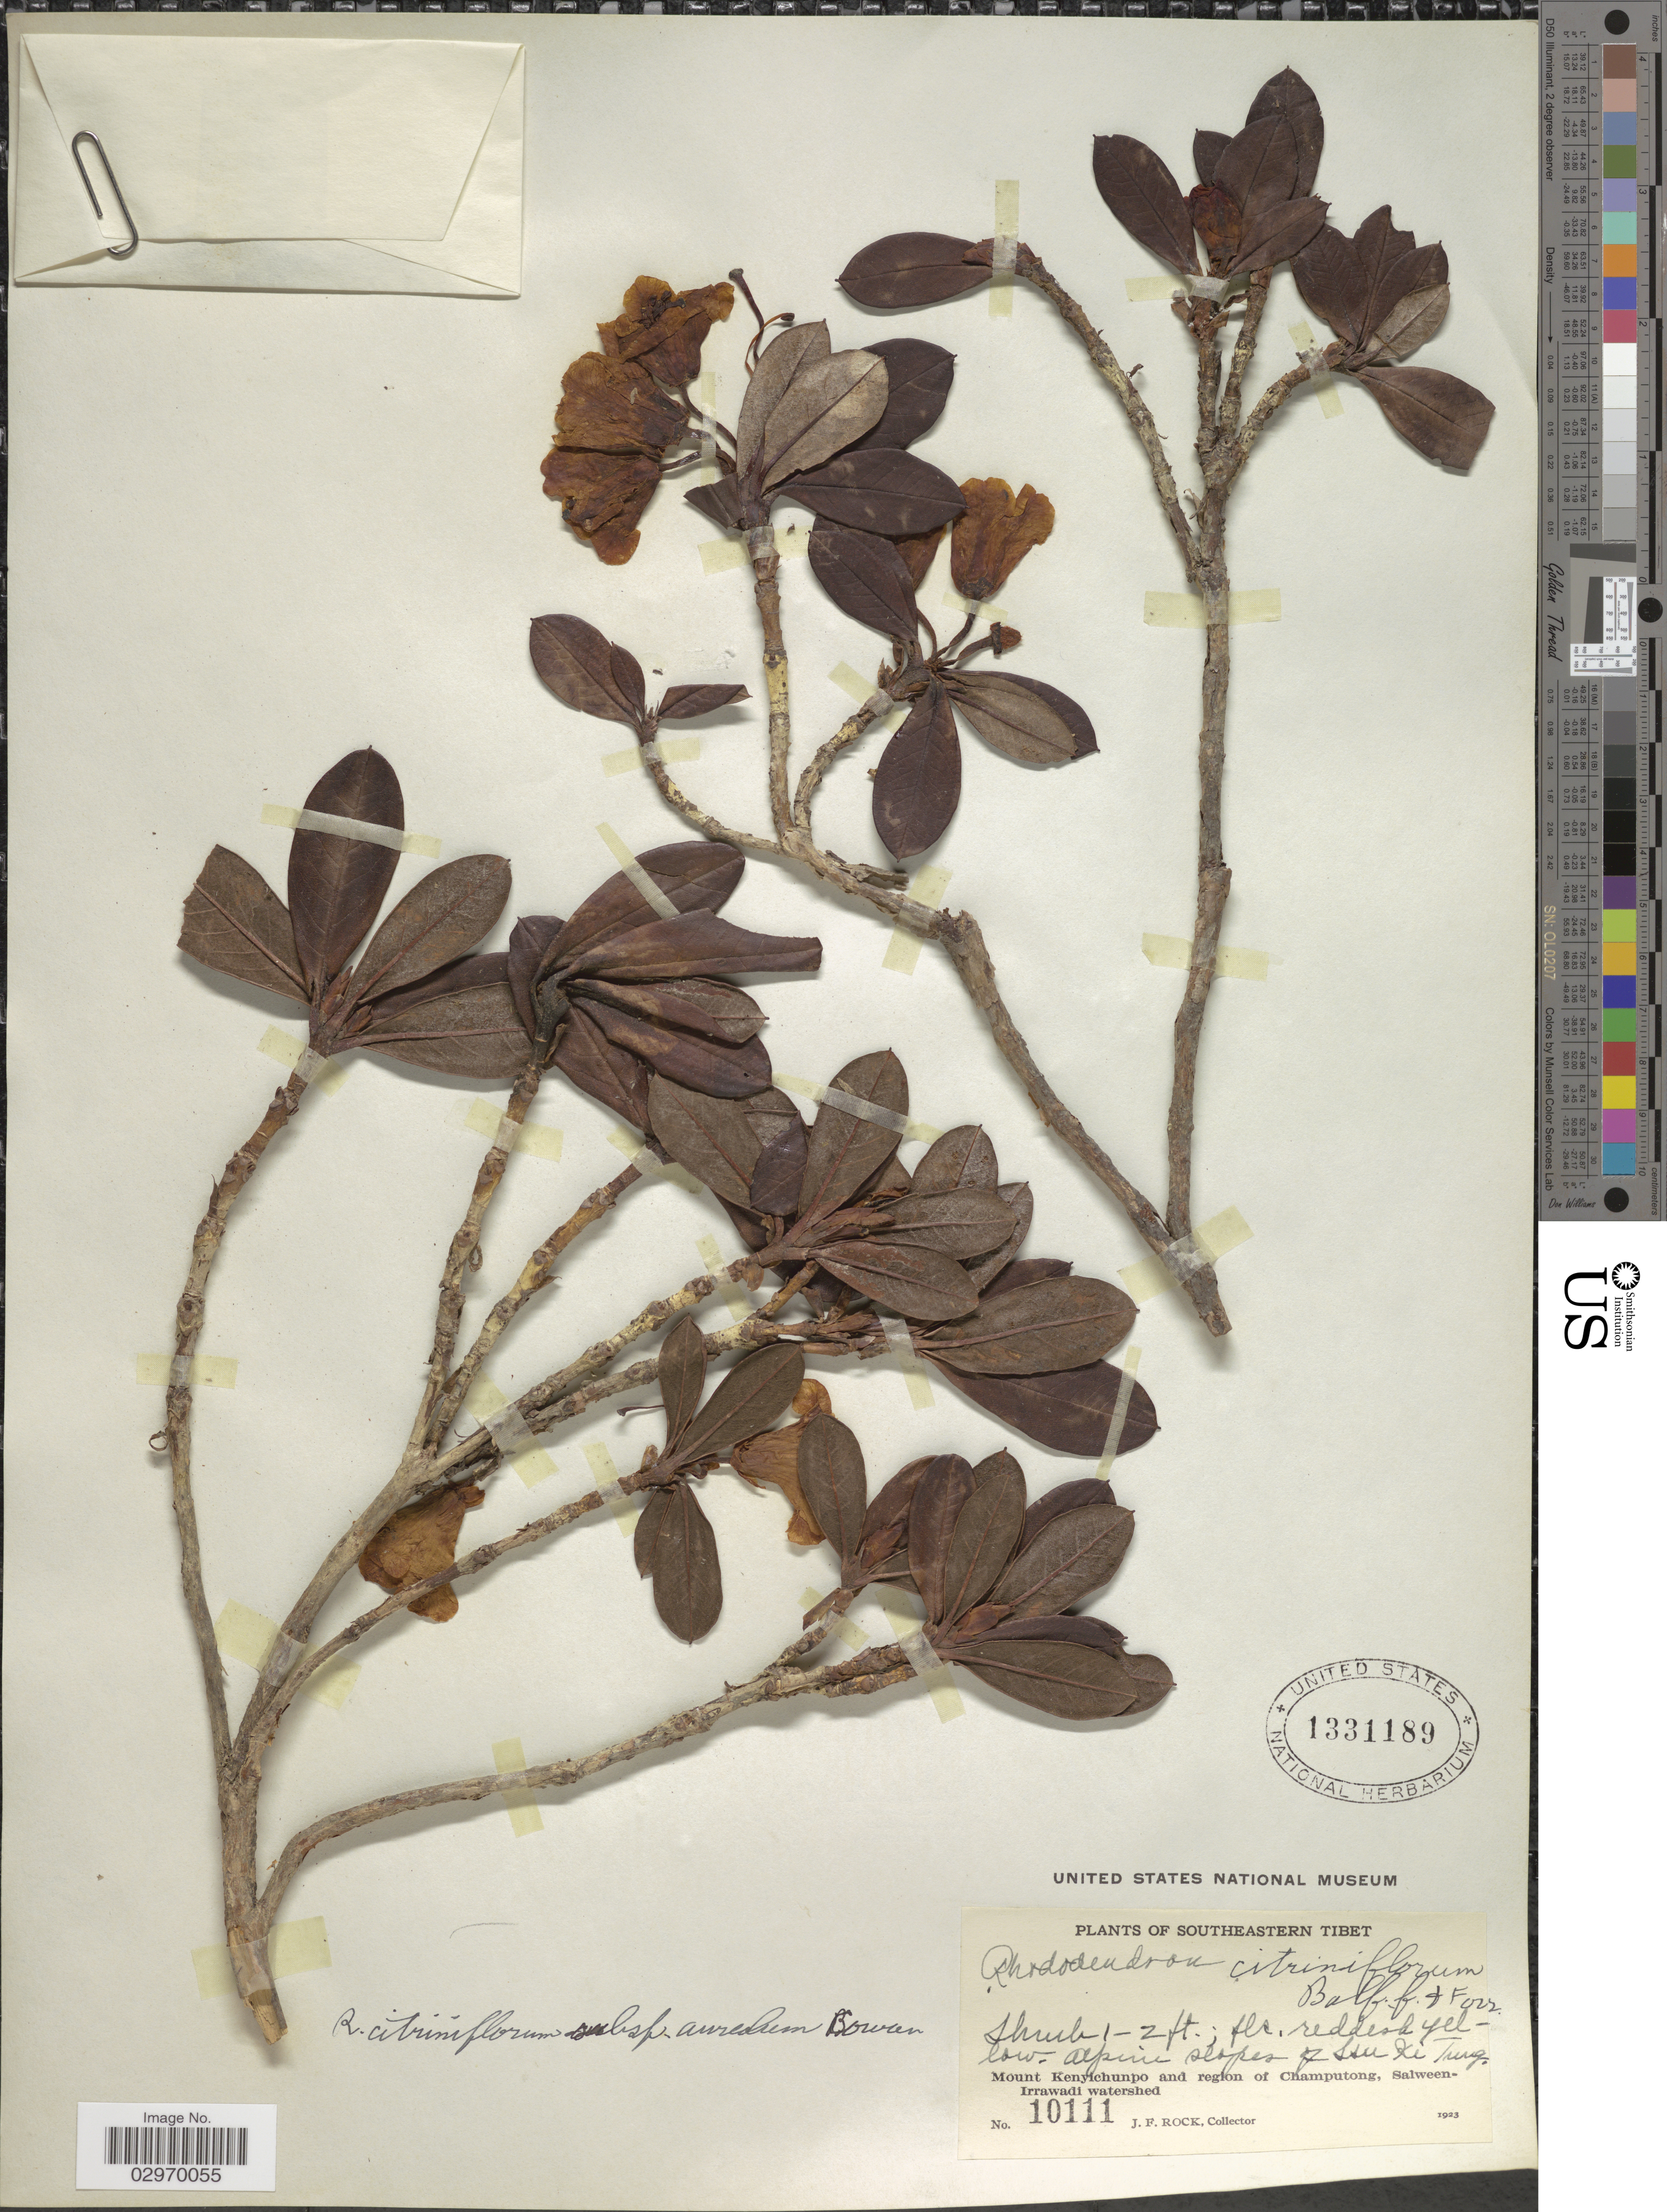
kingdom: Plantae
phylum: Tracheophyta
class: Magnoliopsida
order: Ericales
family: Ericaceae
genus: Rhododendron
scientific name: Rhododendron citriniflorum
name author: Balf. f. & Forrest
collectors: J. Rock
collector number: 10111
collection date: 1923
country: China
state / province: Xizang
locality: Alpine slopes of Sou Xi Tung Southeastern Tibet. Mount Kenyichunpo and region of Champutong, Salween-Irrawadi watershed.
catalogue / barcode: US 1331189